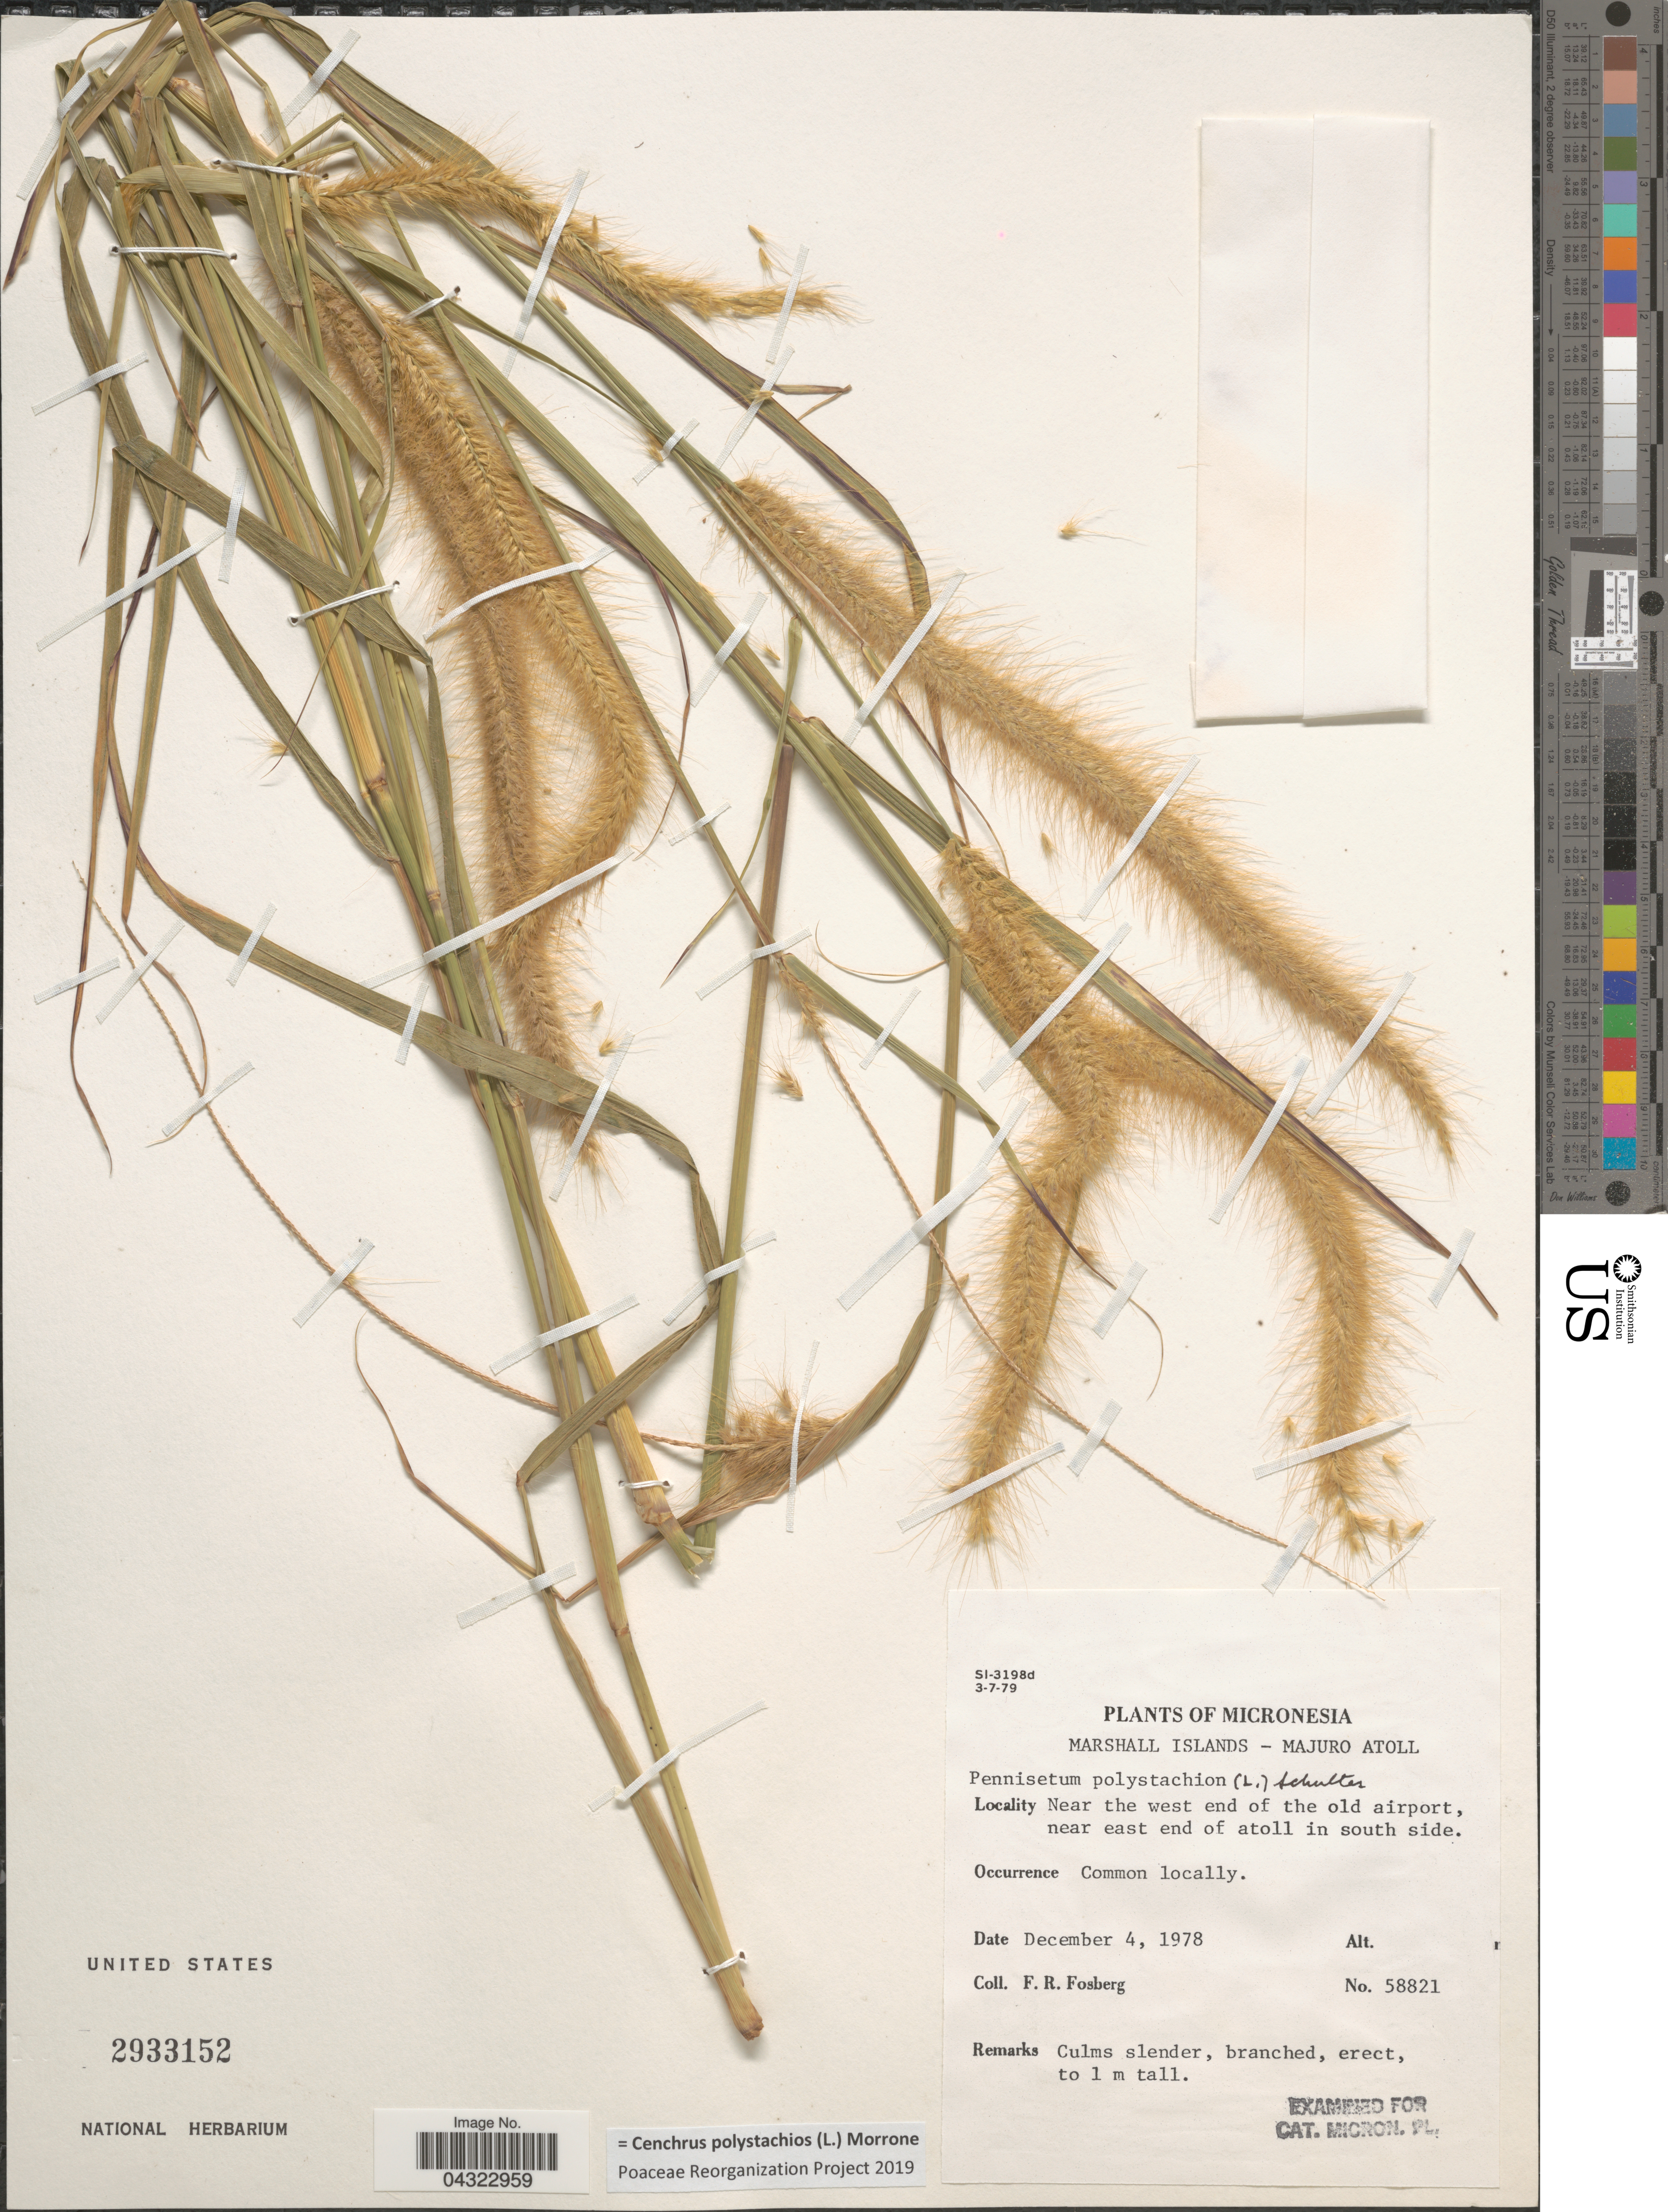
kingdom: Plantae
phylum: Tracheophyta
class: Liliopsida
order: Poales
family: Poaceae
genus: Cenchrus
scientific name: Cenchrus polystachios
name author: (L.) Morrone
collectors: F. R. Fosberg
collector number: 58821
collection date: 1978-12-04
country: Marshall Islands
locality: Micronesia. Majuro Atoll. Near the west end of the old airport, near east end of atoll in south side.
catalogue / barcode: US 2933152